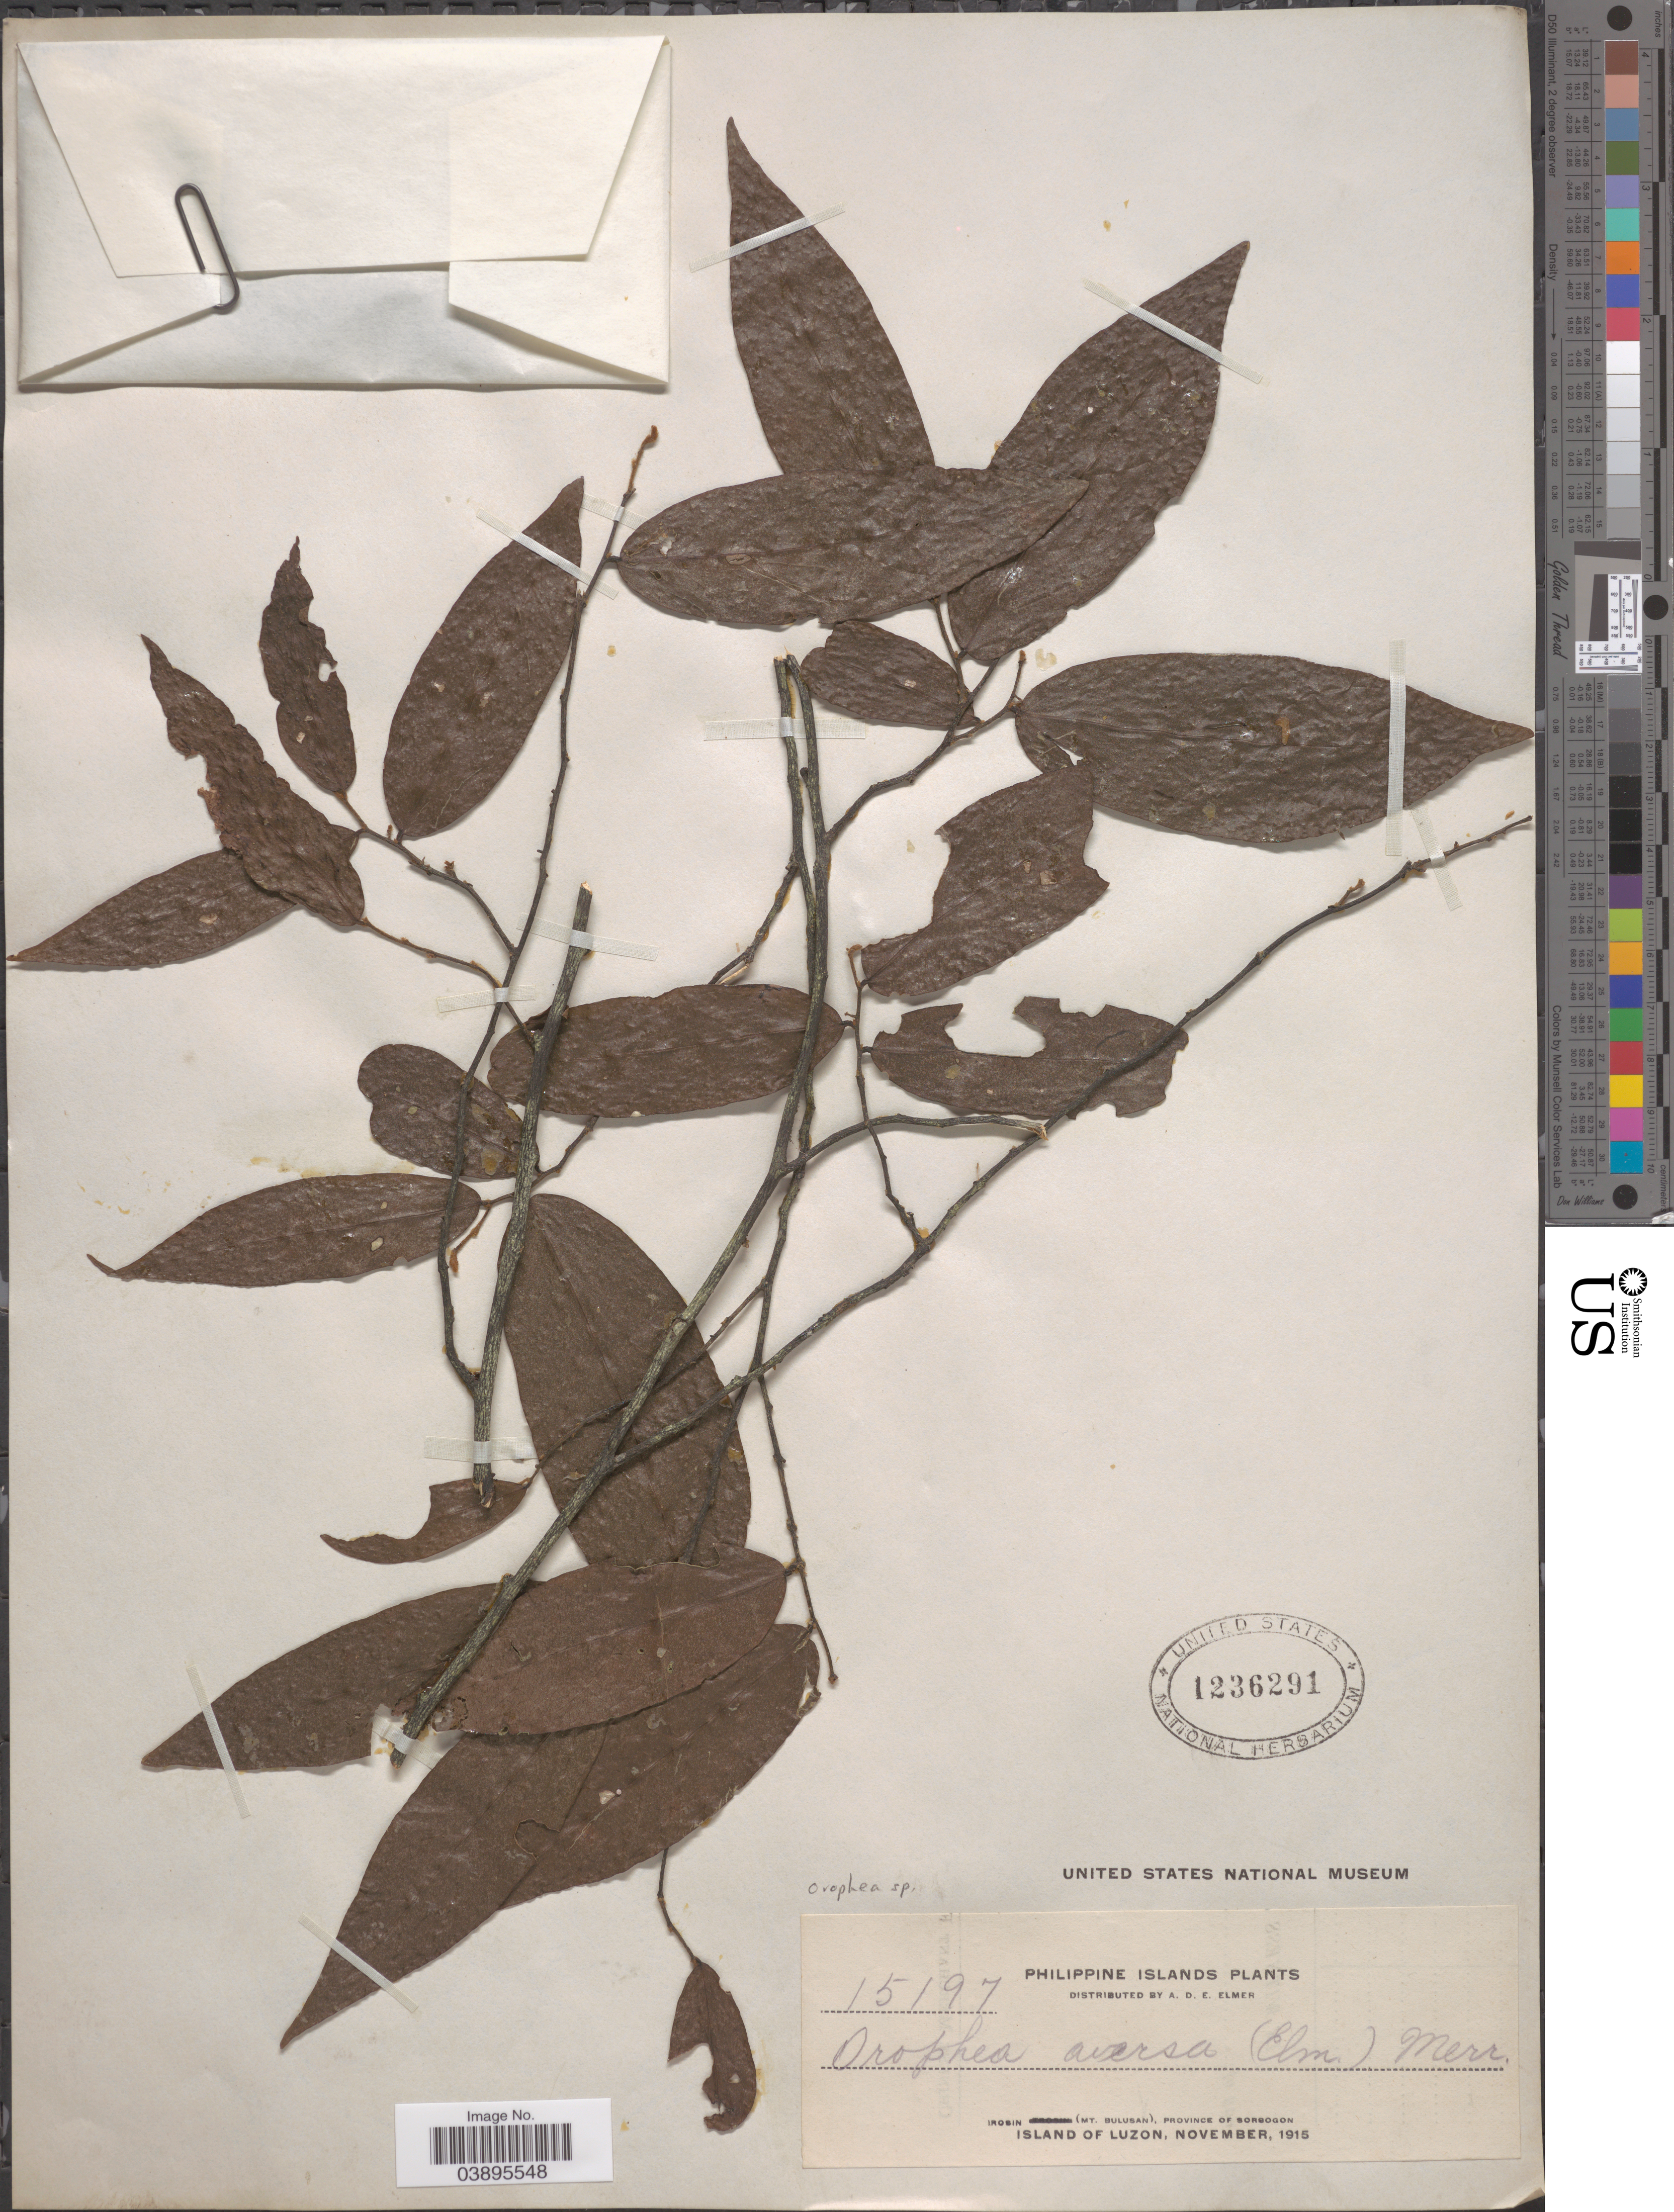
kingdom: Plantae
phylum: Tracheophyta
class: Magnoliopsida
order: Magnoliales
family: Annonaceae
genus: Orophea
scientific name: Orophea sp.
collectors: A. D. E. Elmer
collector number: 15197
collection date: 1915-11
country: Philippines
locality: Irosin (Mt. Bulusan), Province of Sorsogon. Island of Luzon.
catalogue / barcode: US 1236291